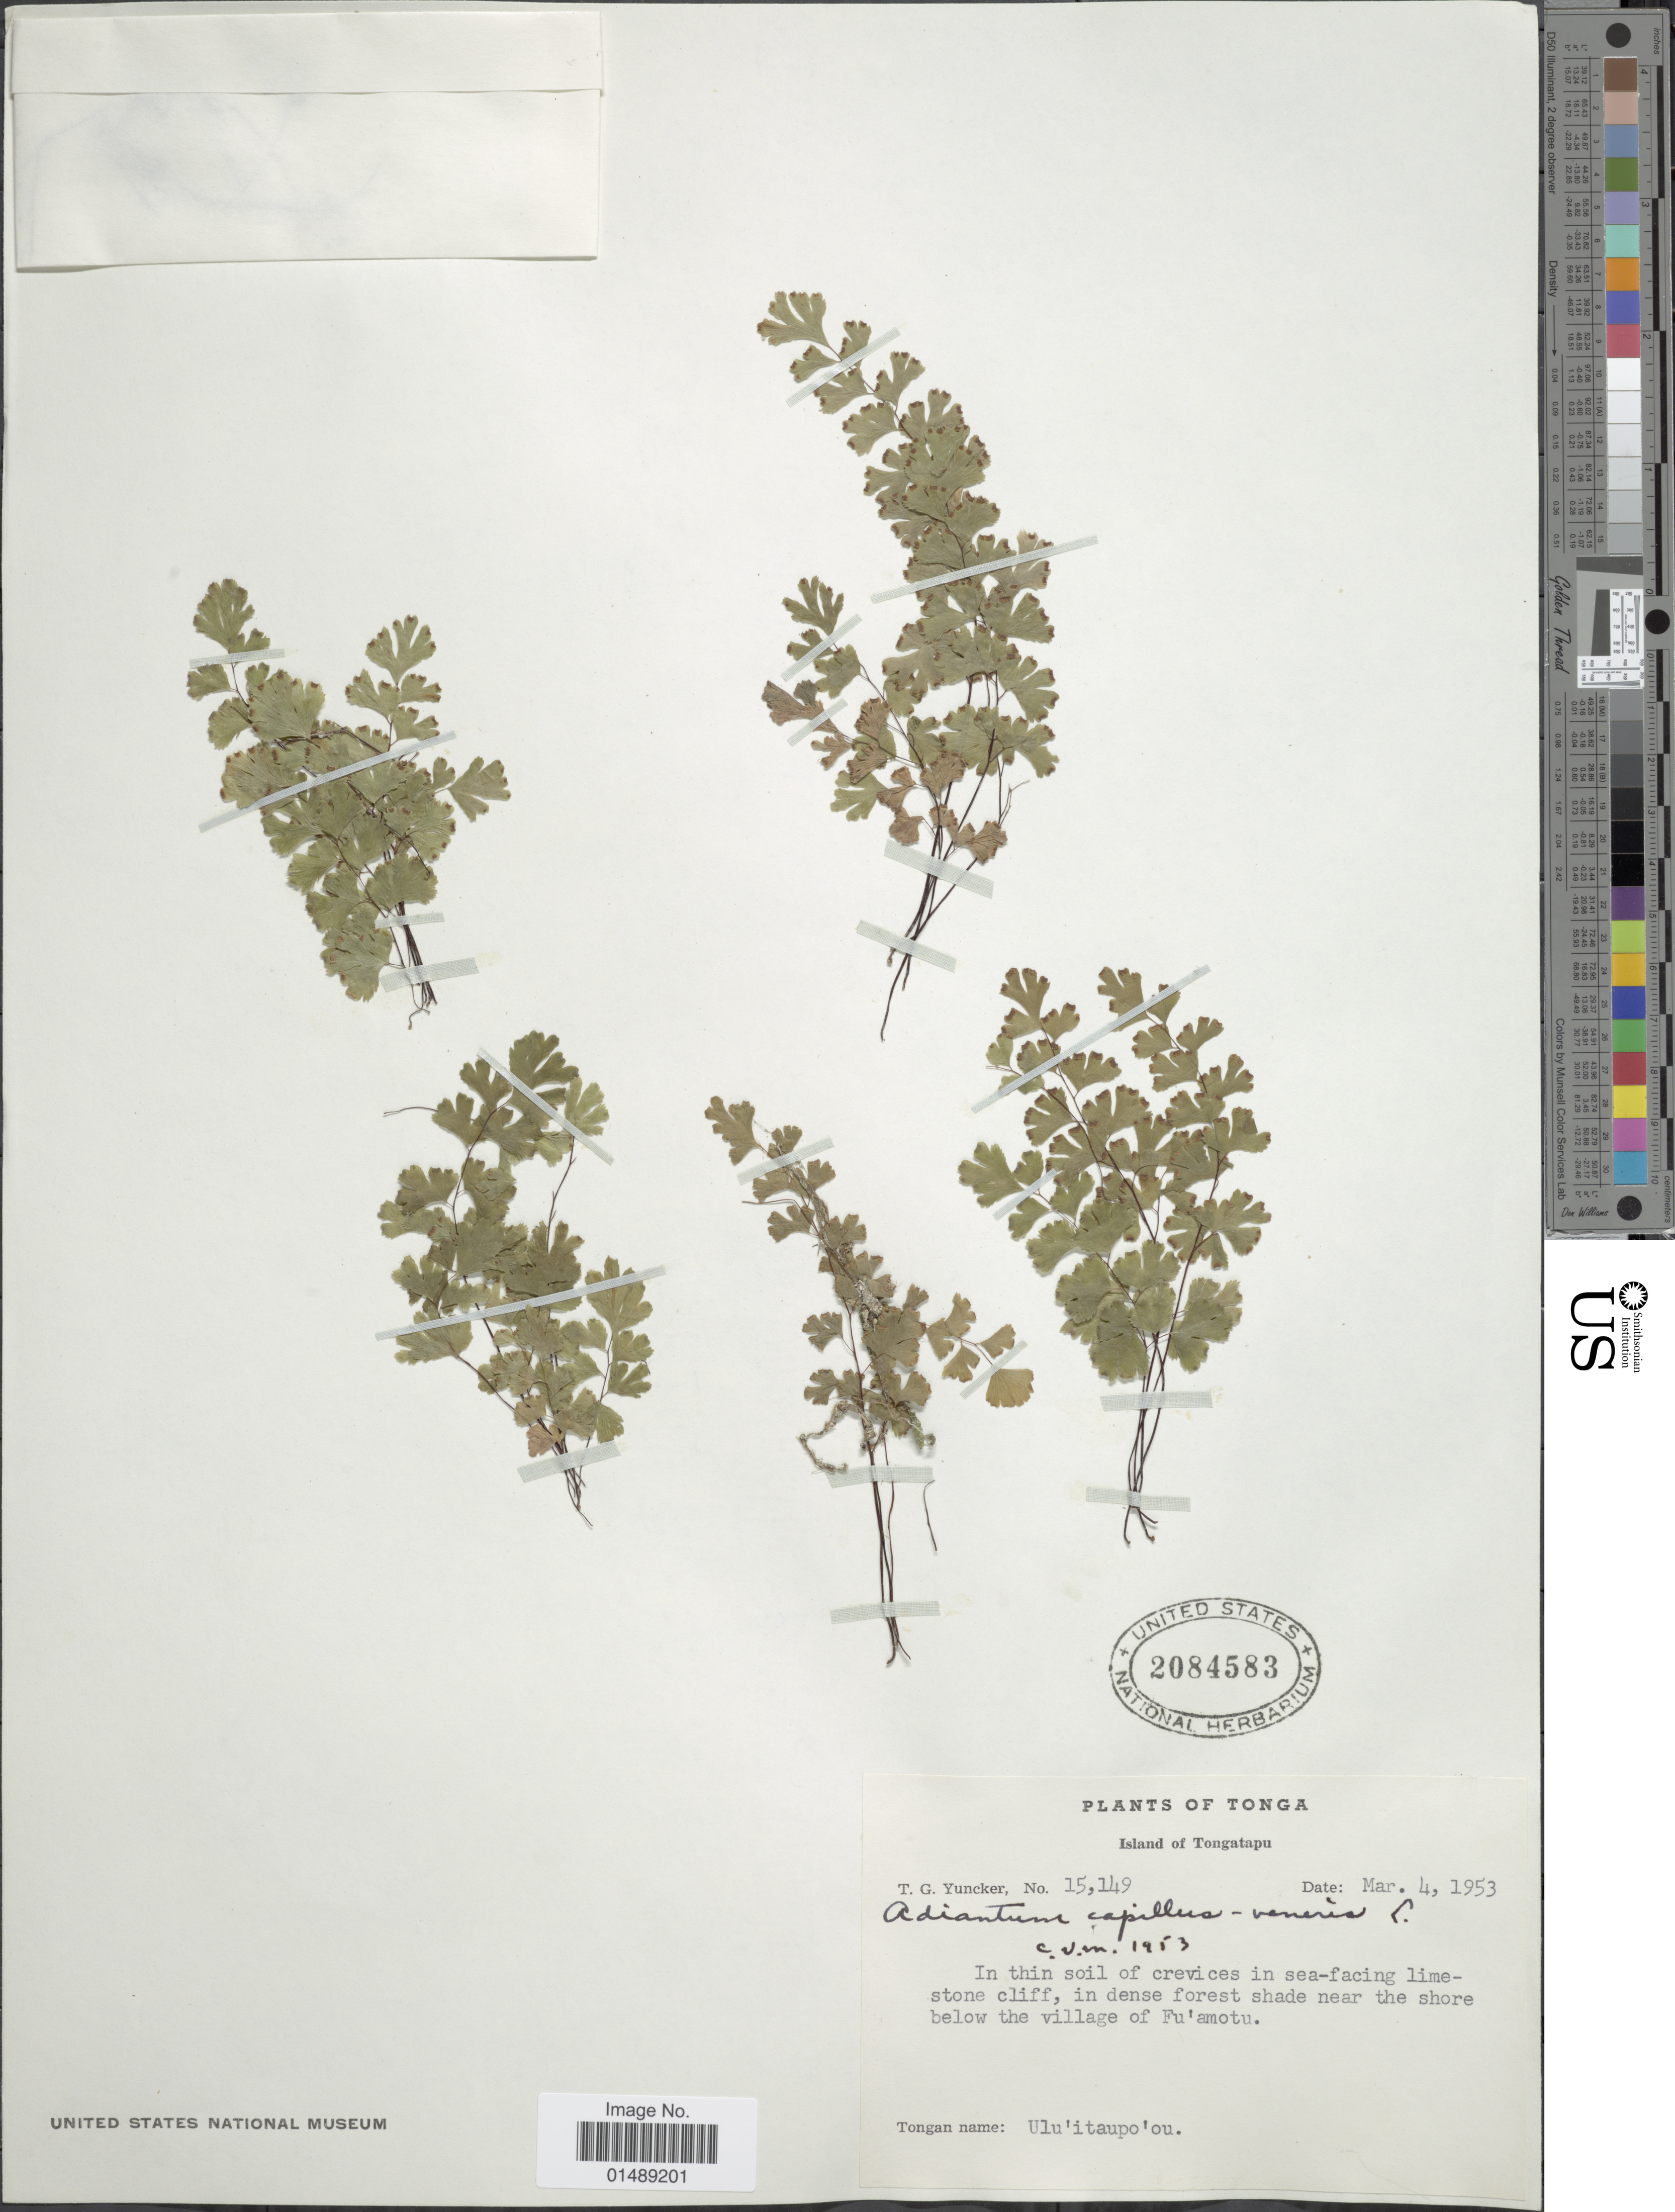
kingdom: Plantae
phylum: Tracheophyta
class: Polypodiopsida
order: Polypodiales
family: Pteridaceae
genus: Adiantum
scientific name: Adiantum capillus-veneris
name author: L.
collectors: T. G. Yuncker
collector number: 15149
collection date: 1953-03-04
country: Tonga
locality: Tonga, Island of Tongatapu, Near the shore below the village of Fu'amotu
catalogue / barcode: US 2084583